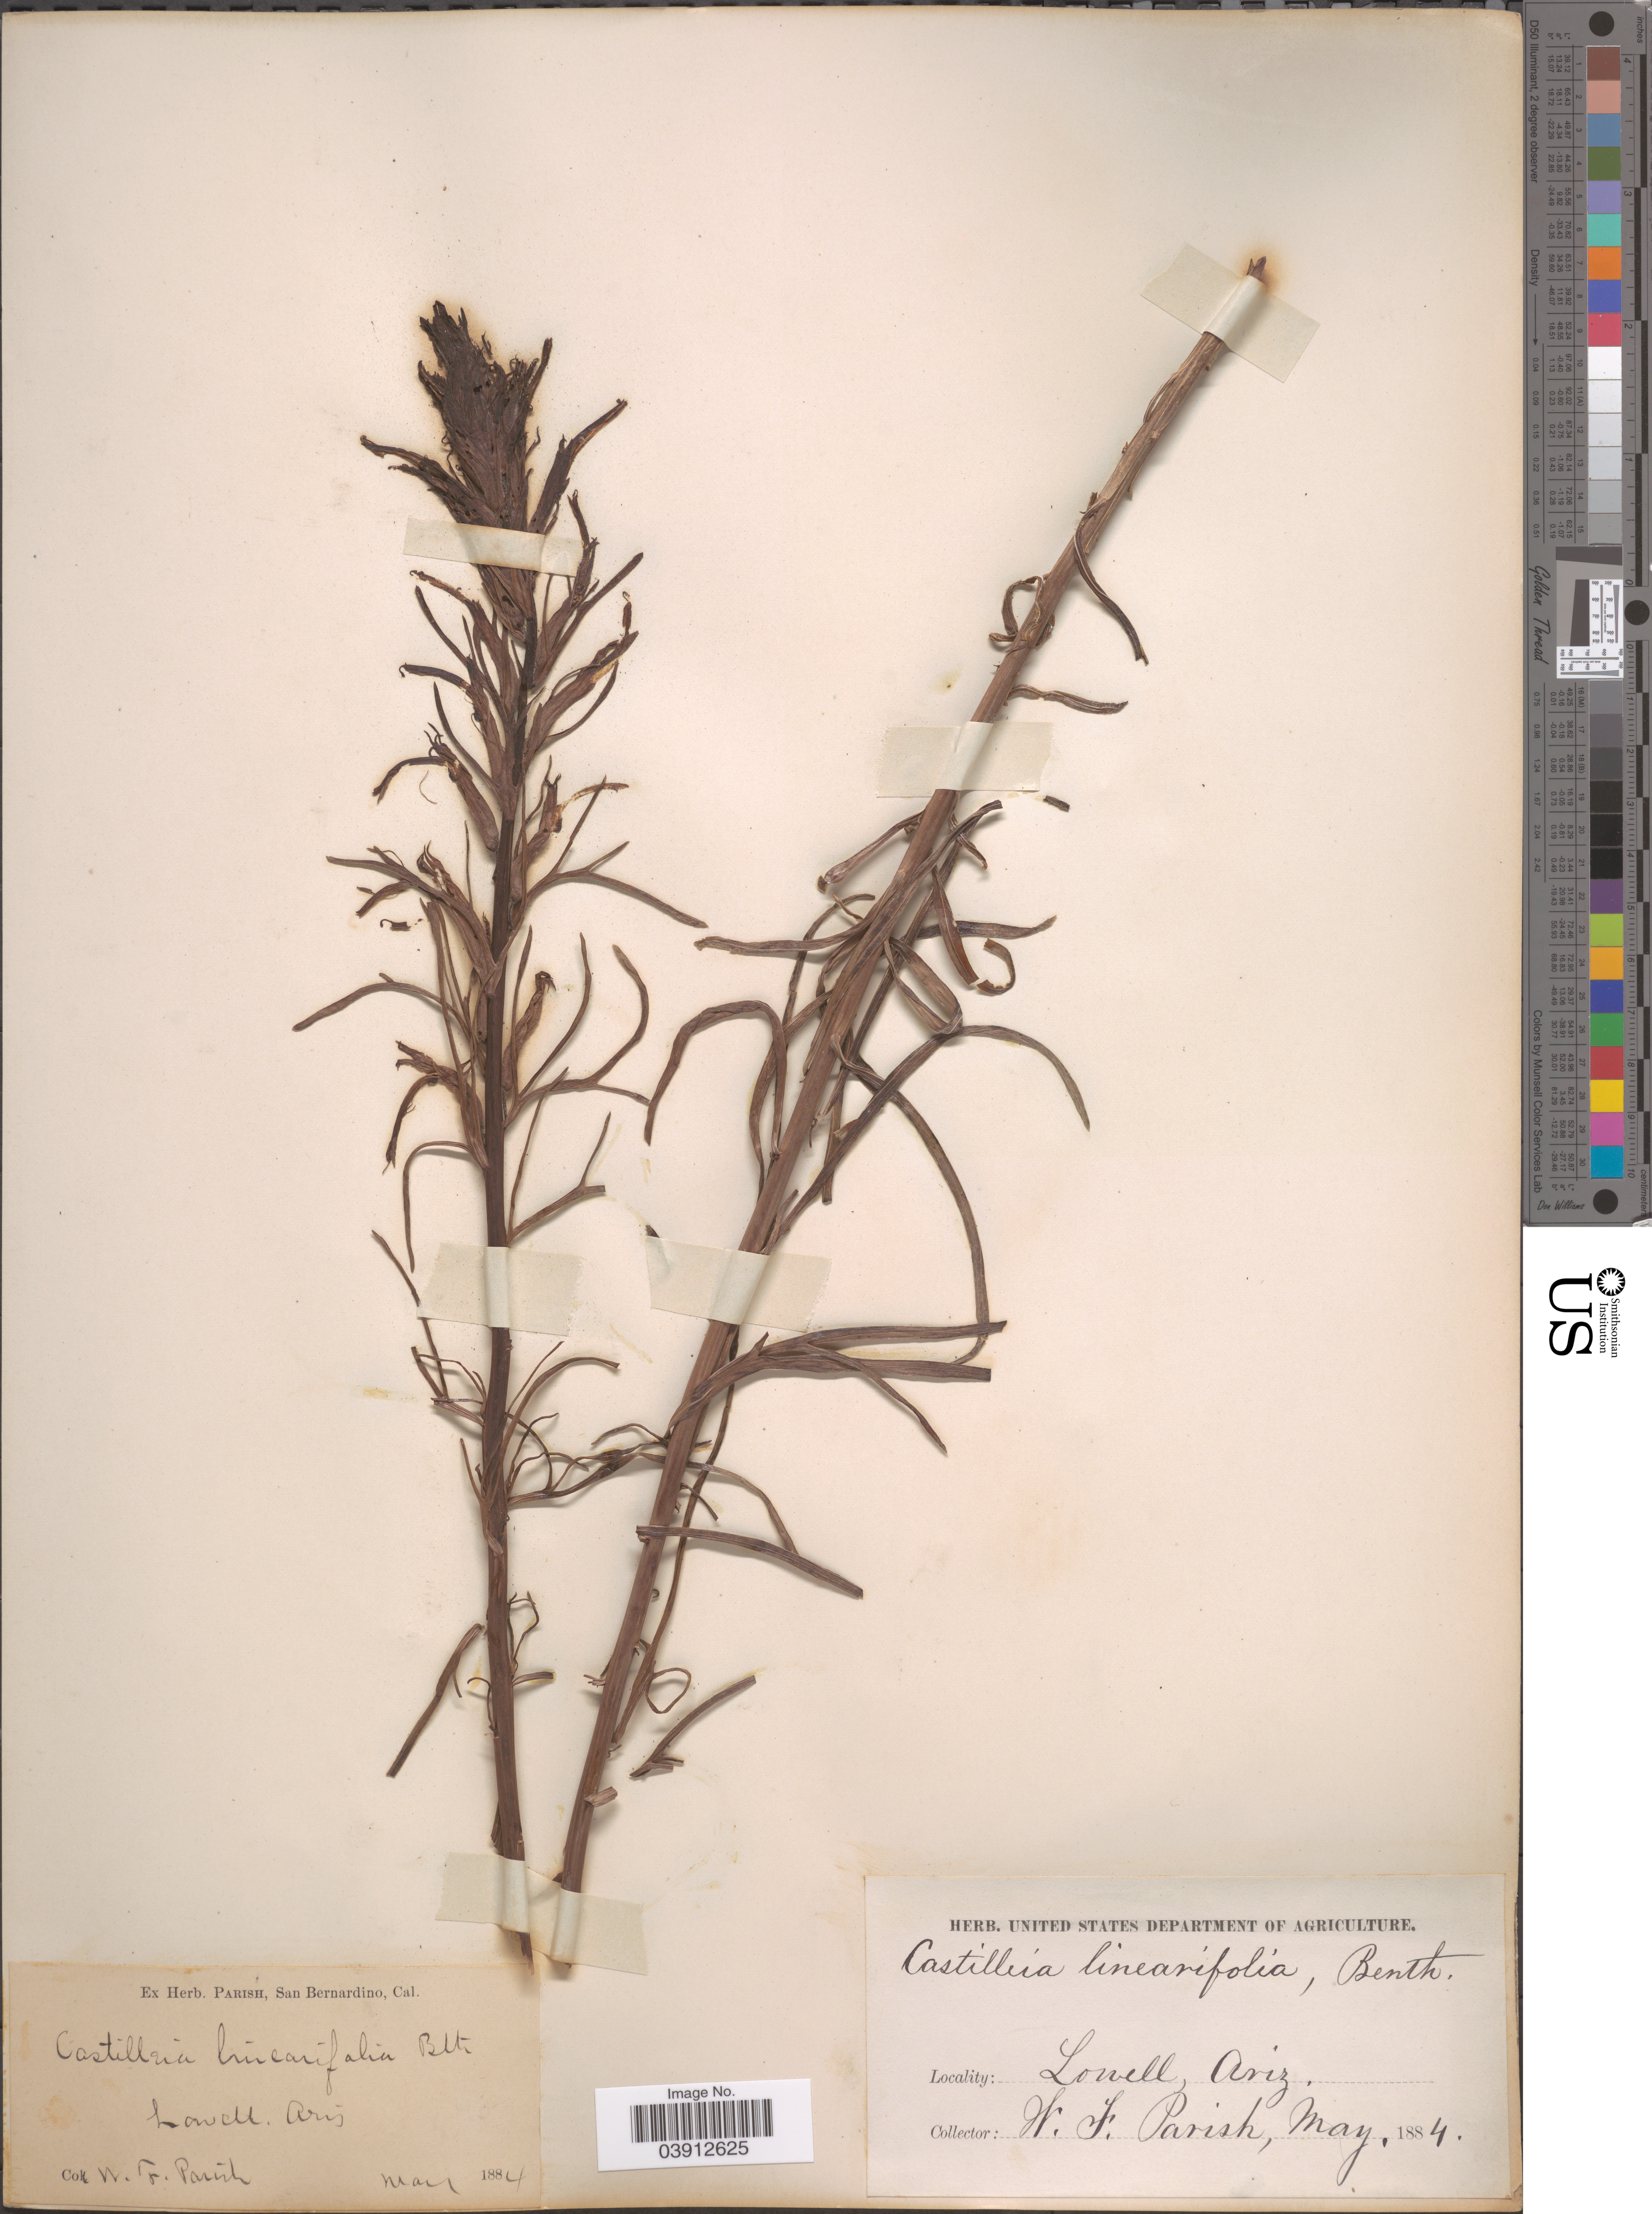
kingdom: Plantae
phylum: Tracheophyta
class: Magnoliopsida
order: Lamiales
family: Orobanchaceae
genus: Castilleja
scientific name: Castilleja linariifolia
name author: Benth.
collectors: W. F. Parish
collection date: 1884-05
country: United States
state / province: Arizona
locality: Lowell.